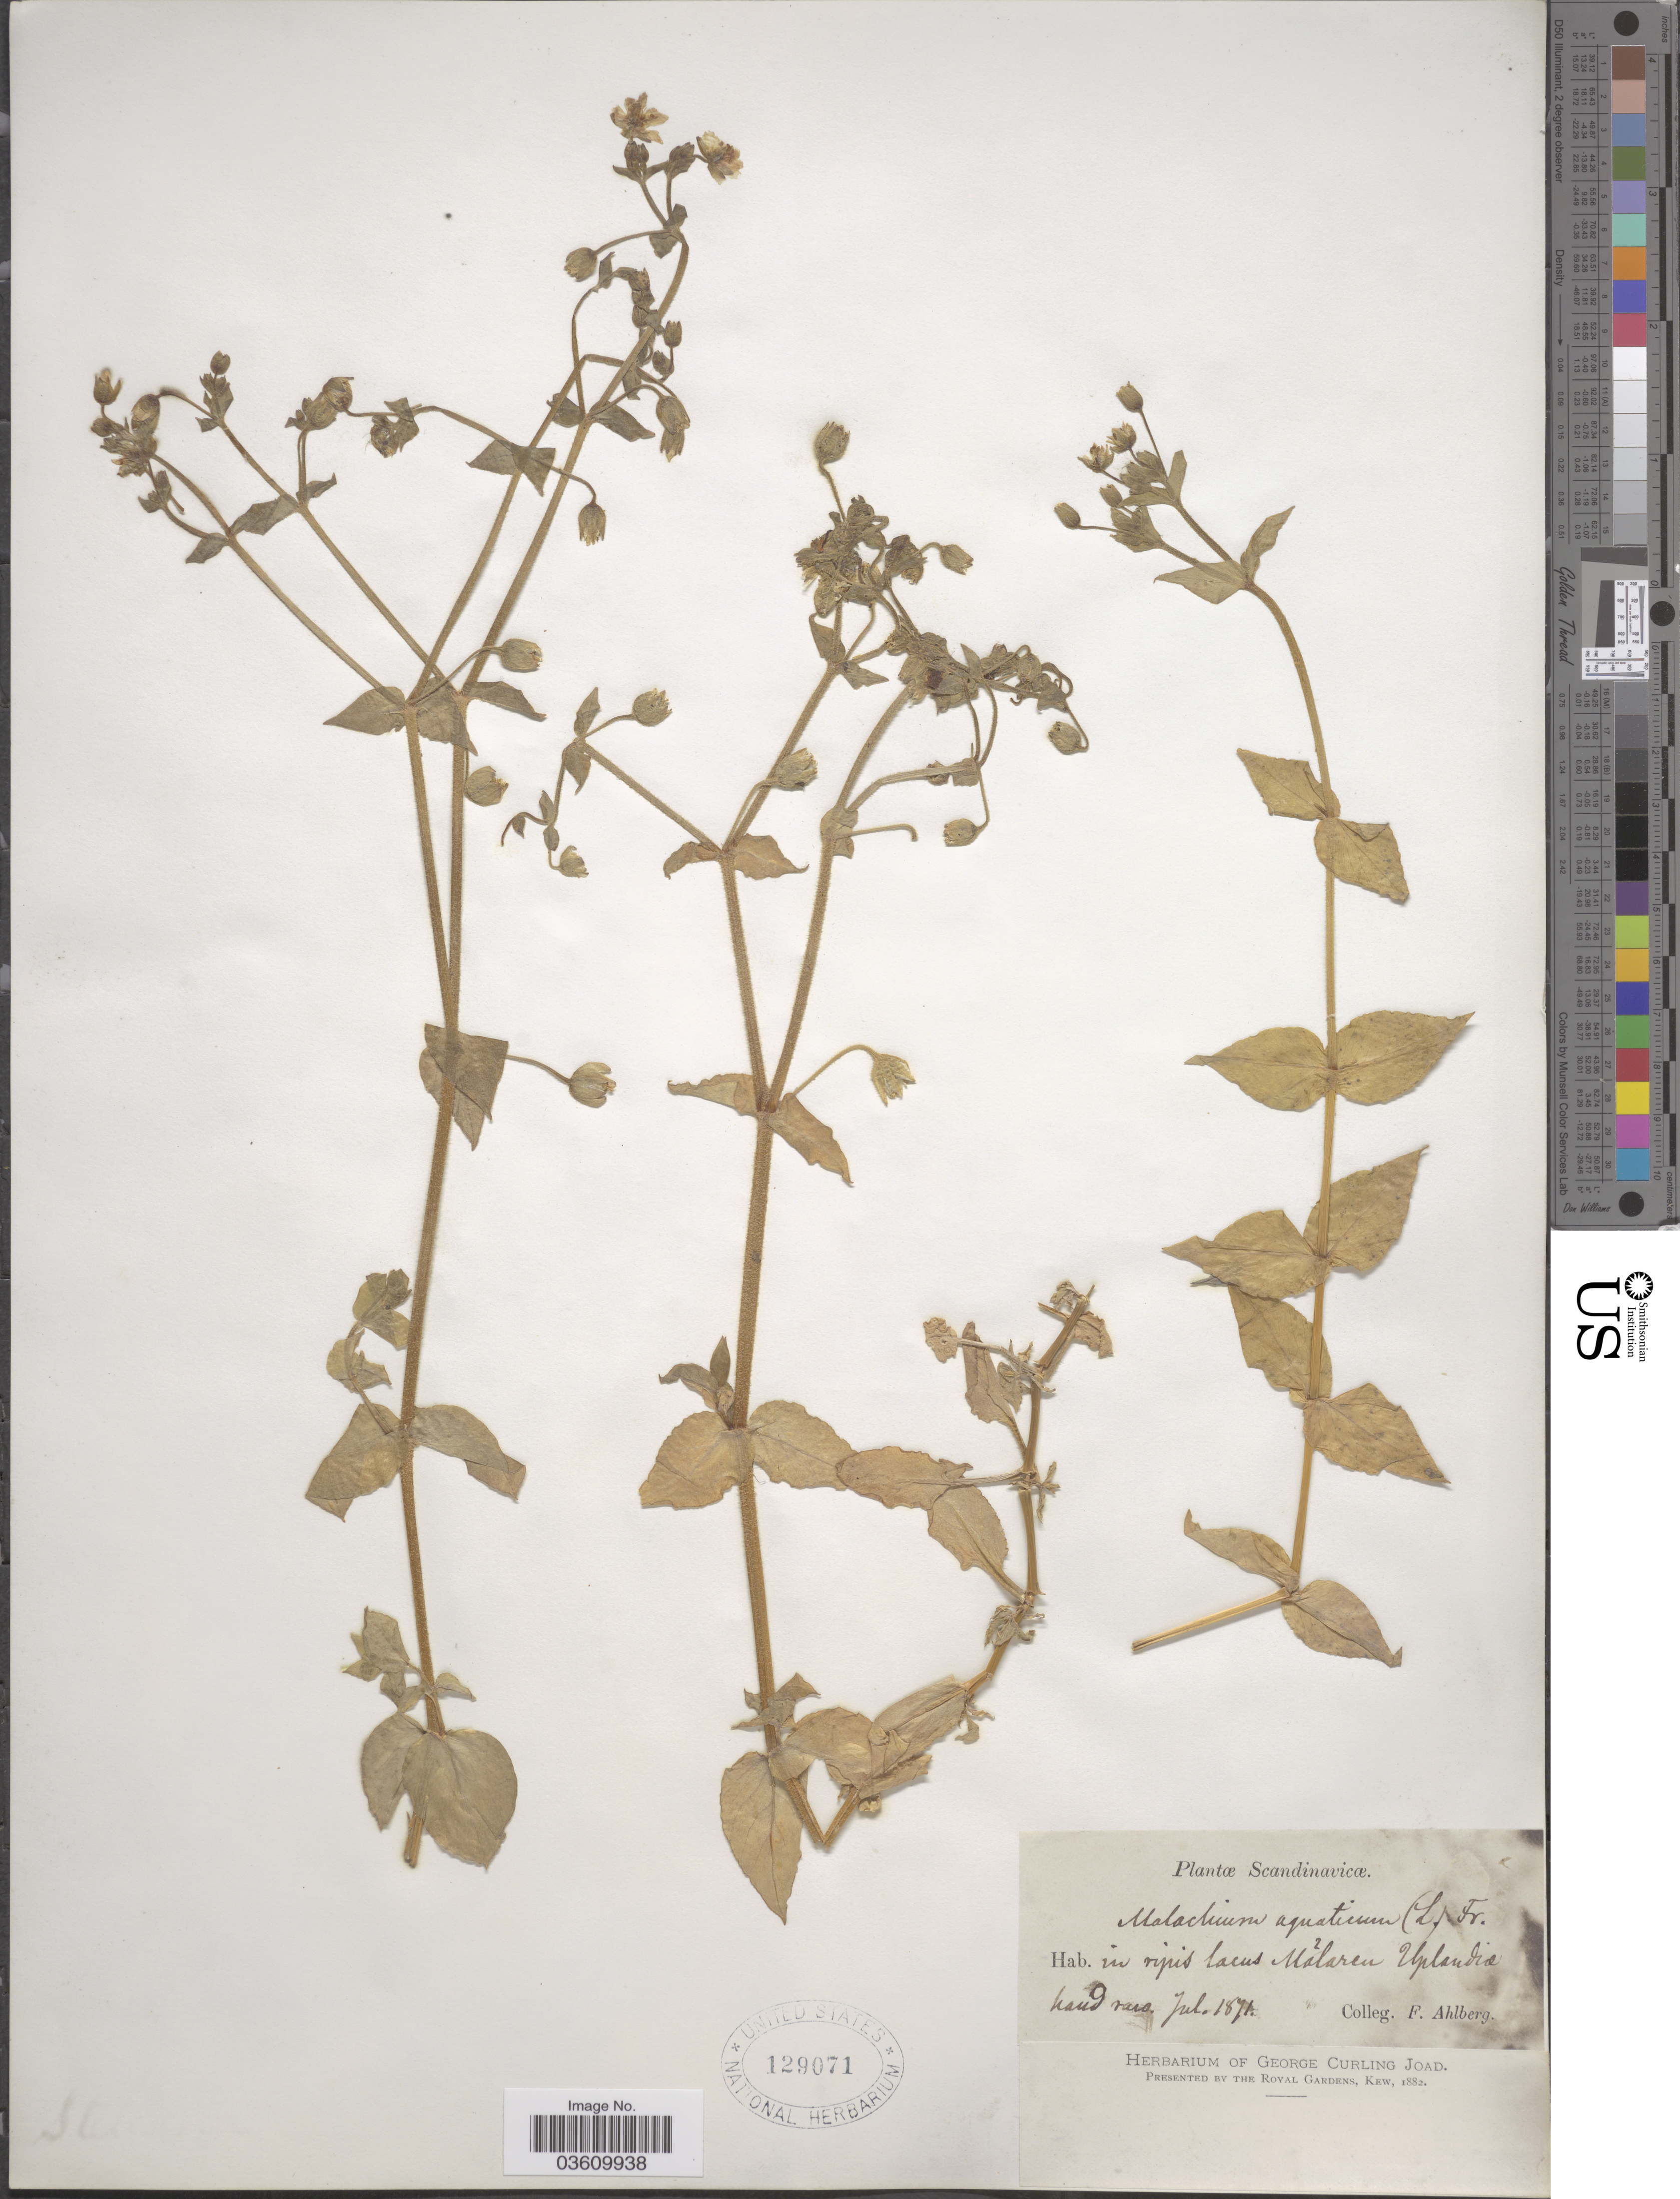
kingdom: Plantae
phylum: Tracheophyta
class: Magnoliopsida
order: Caryophyllales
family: Caryophyllaceae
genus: Stellaria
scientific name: Stellaria aquatica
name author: L.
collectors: F. Ahlberg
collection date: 1871-07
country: Sweden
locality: Scandinavicæ. In ripis lacus Malaren Uplandia.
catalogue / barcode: US 129071